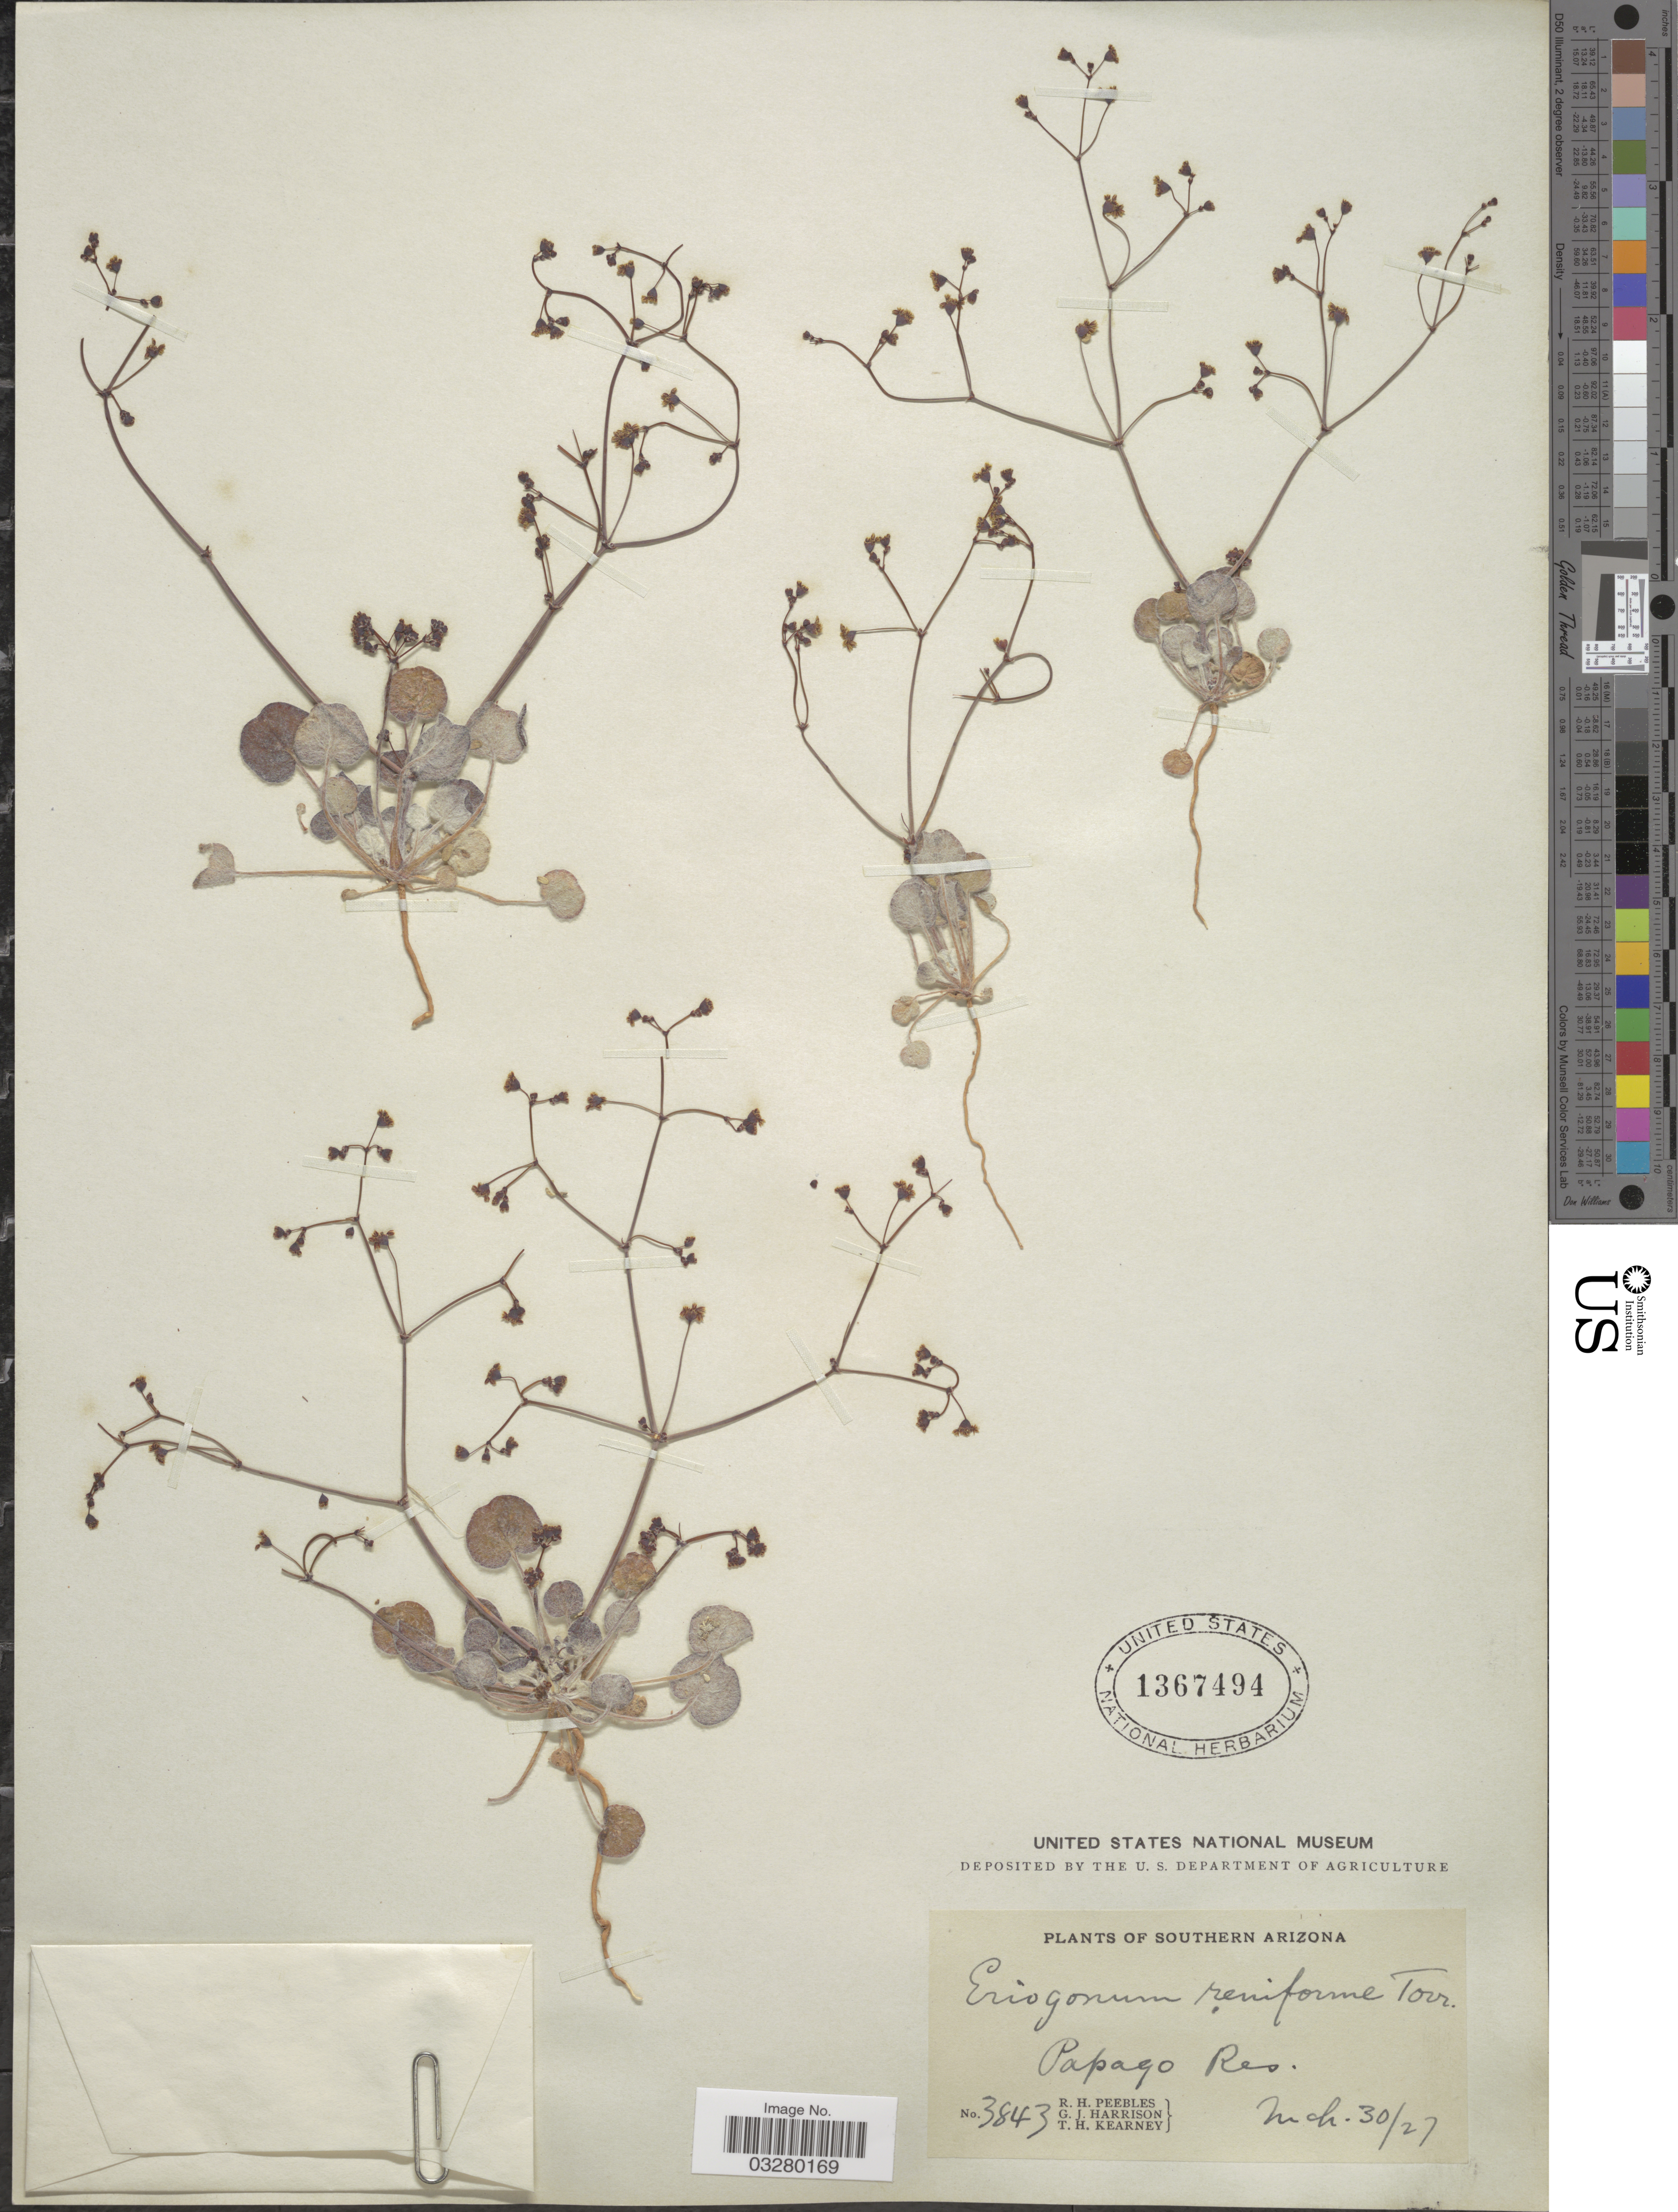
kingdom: Plantae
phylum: Tracheophyta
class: Magnoliopsida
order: Caryophyllales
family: Polygonaceae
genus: Eriogonum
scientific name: Eriogonum reniforme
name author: Torr. & Frém.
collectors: R. H. Peebles, G. J. Harrison & T. H. Kearney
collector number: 3843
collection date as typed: Transcribed d/m/y: 30/3/27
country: United States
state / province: Arizona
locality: Southern Arizona. Papago Res.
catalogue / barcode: US 1367494